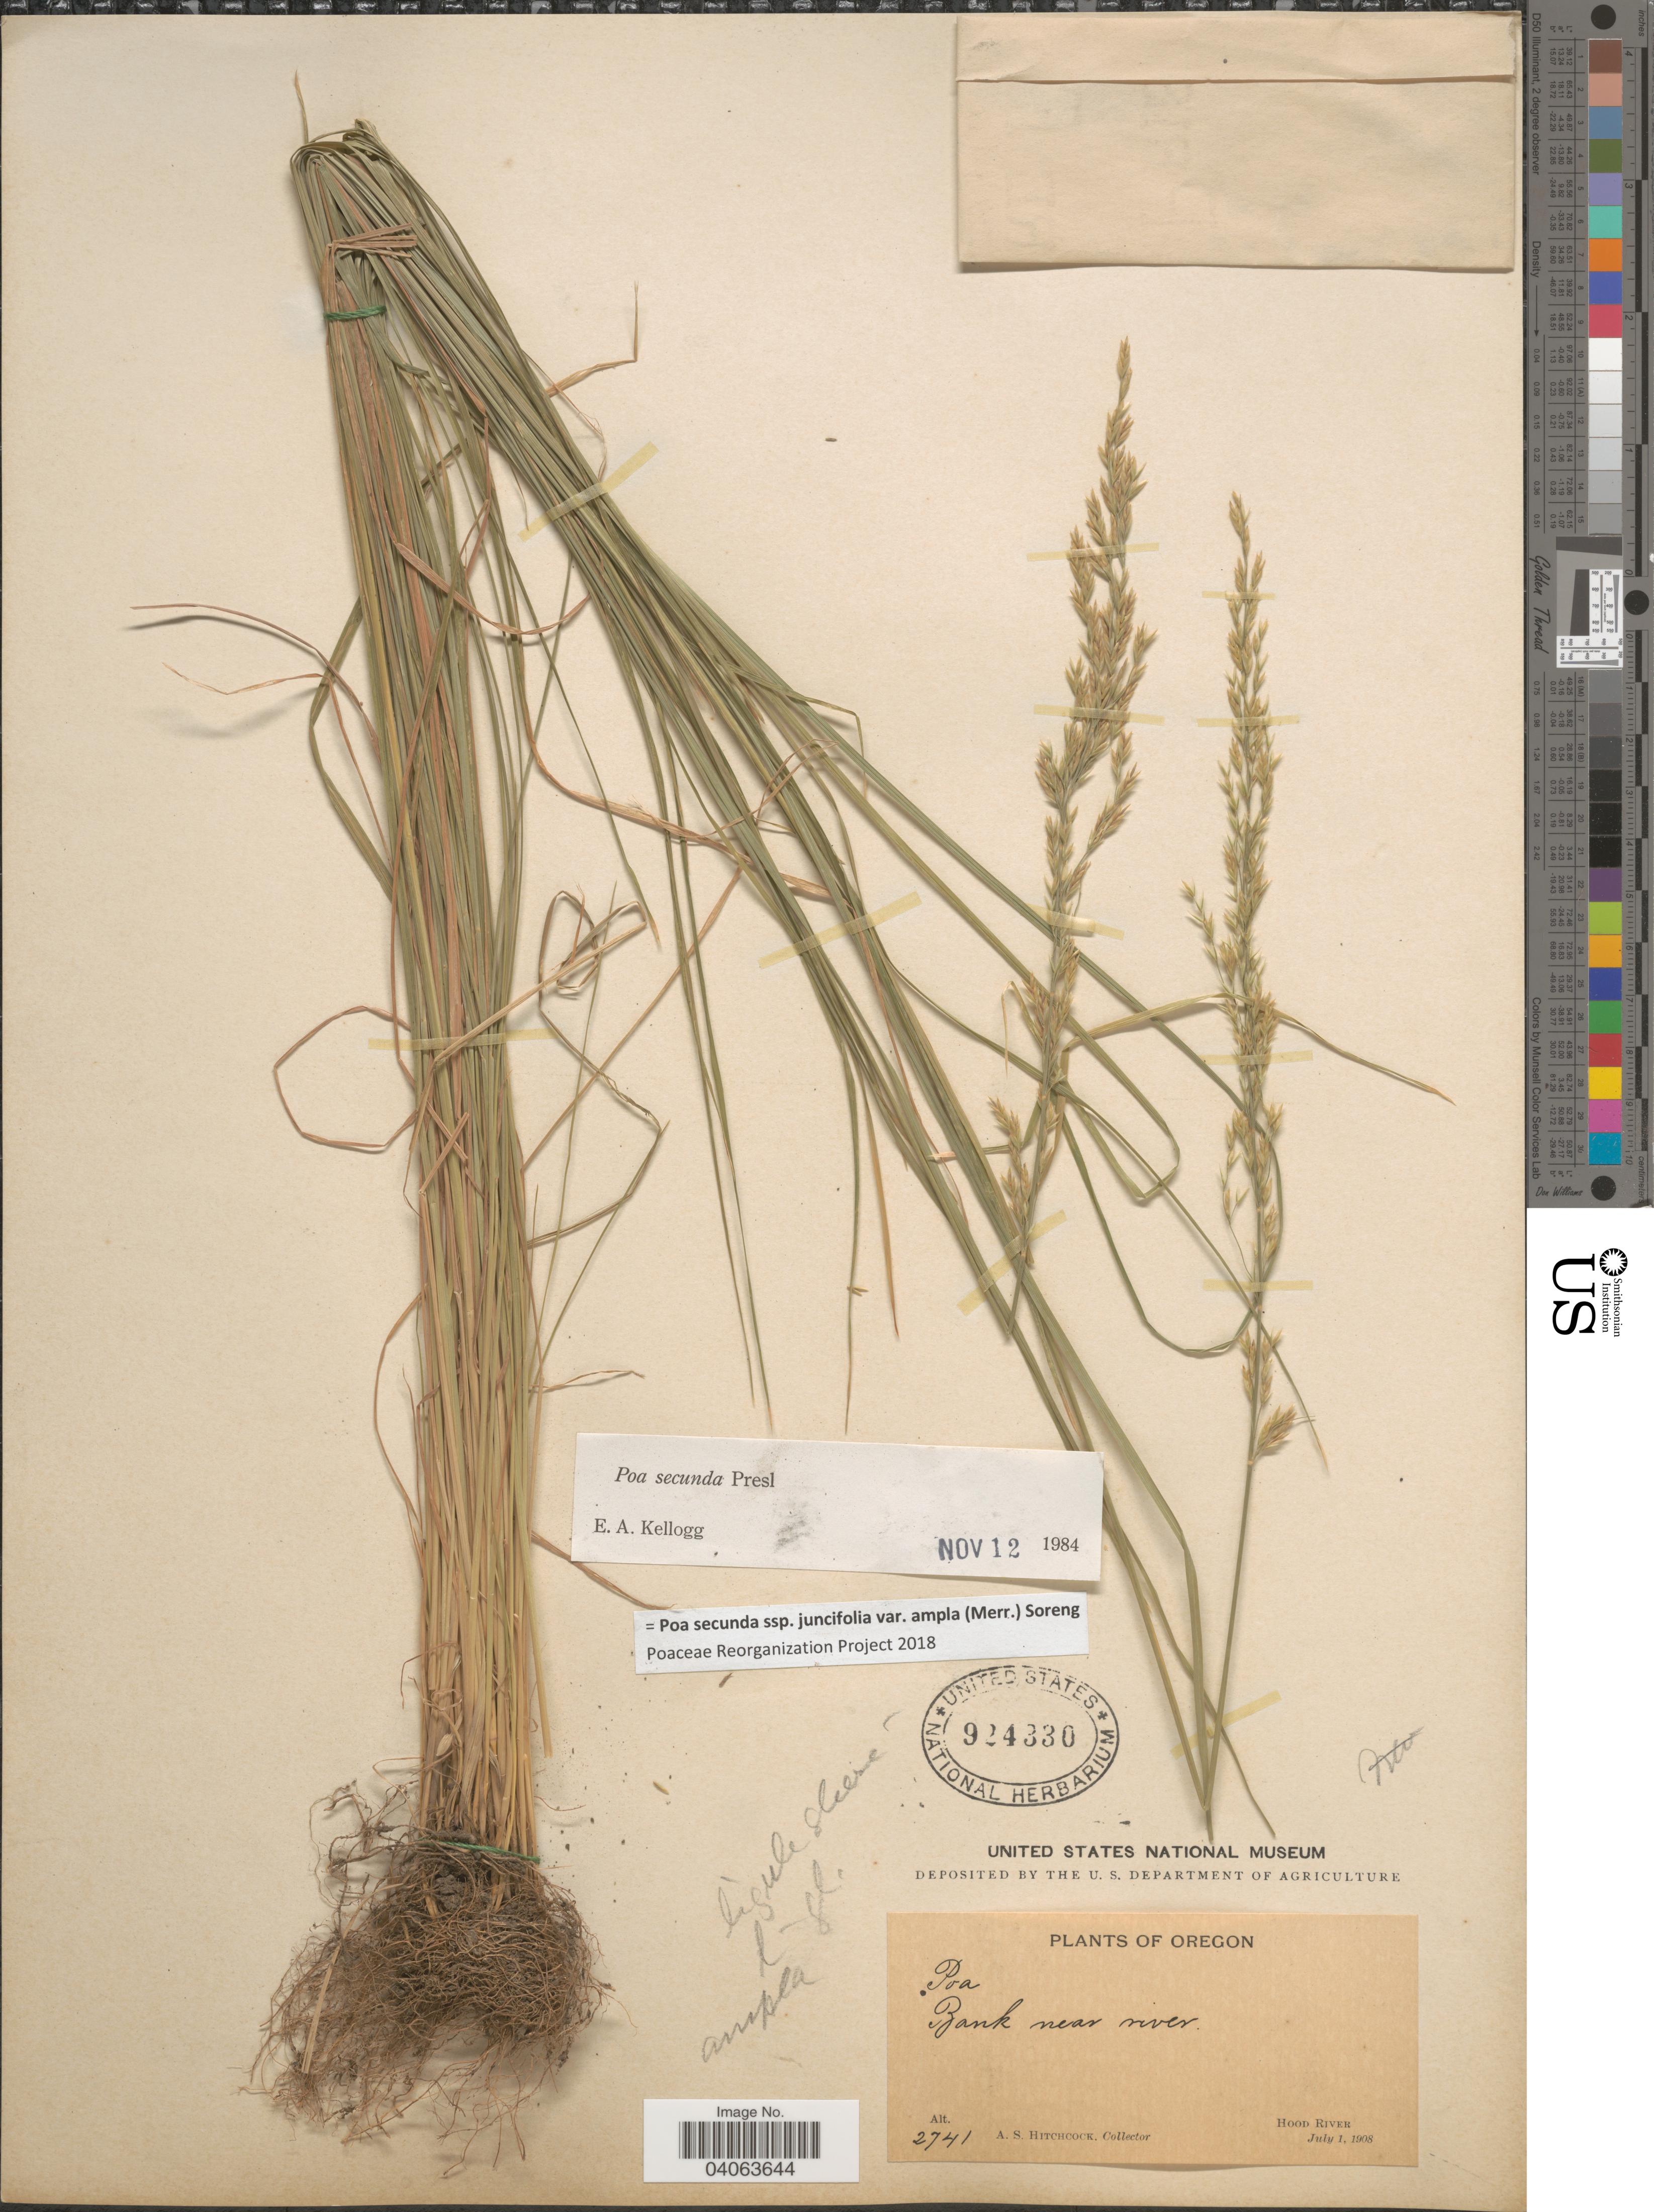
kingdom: Plantae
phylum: Tracheophyta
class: Liliopsida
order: Poales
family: Poaceae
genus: Poa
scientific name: Poa secunda subsp. juncifolia var. ampla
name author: (Merr.) Soreng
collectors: A. S. Hitchcock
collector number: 2741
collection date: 1908-07-01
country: United States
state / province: Oregon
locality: Bank near river. Hood River.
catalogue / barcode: US 924330